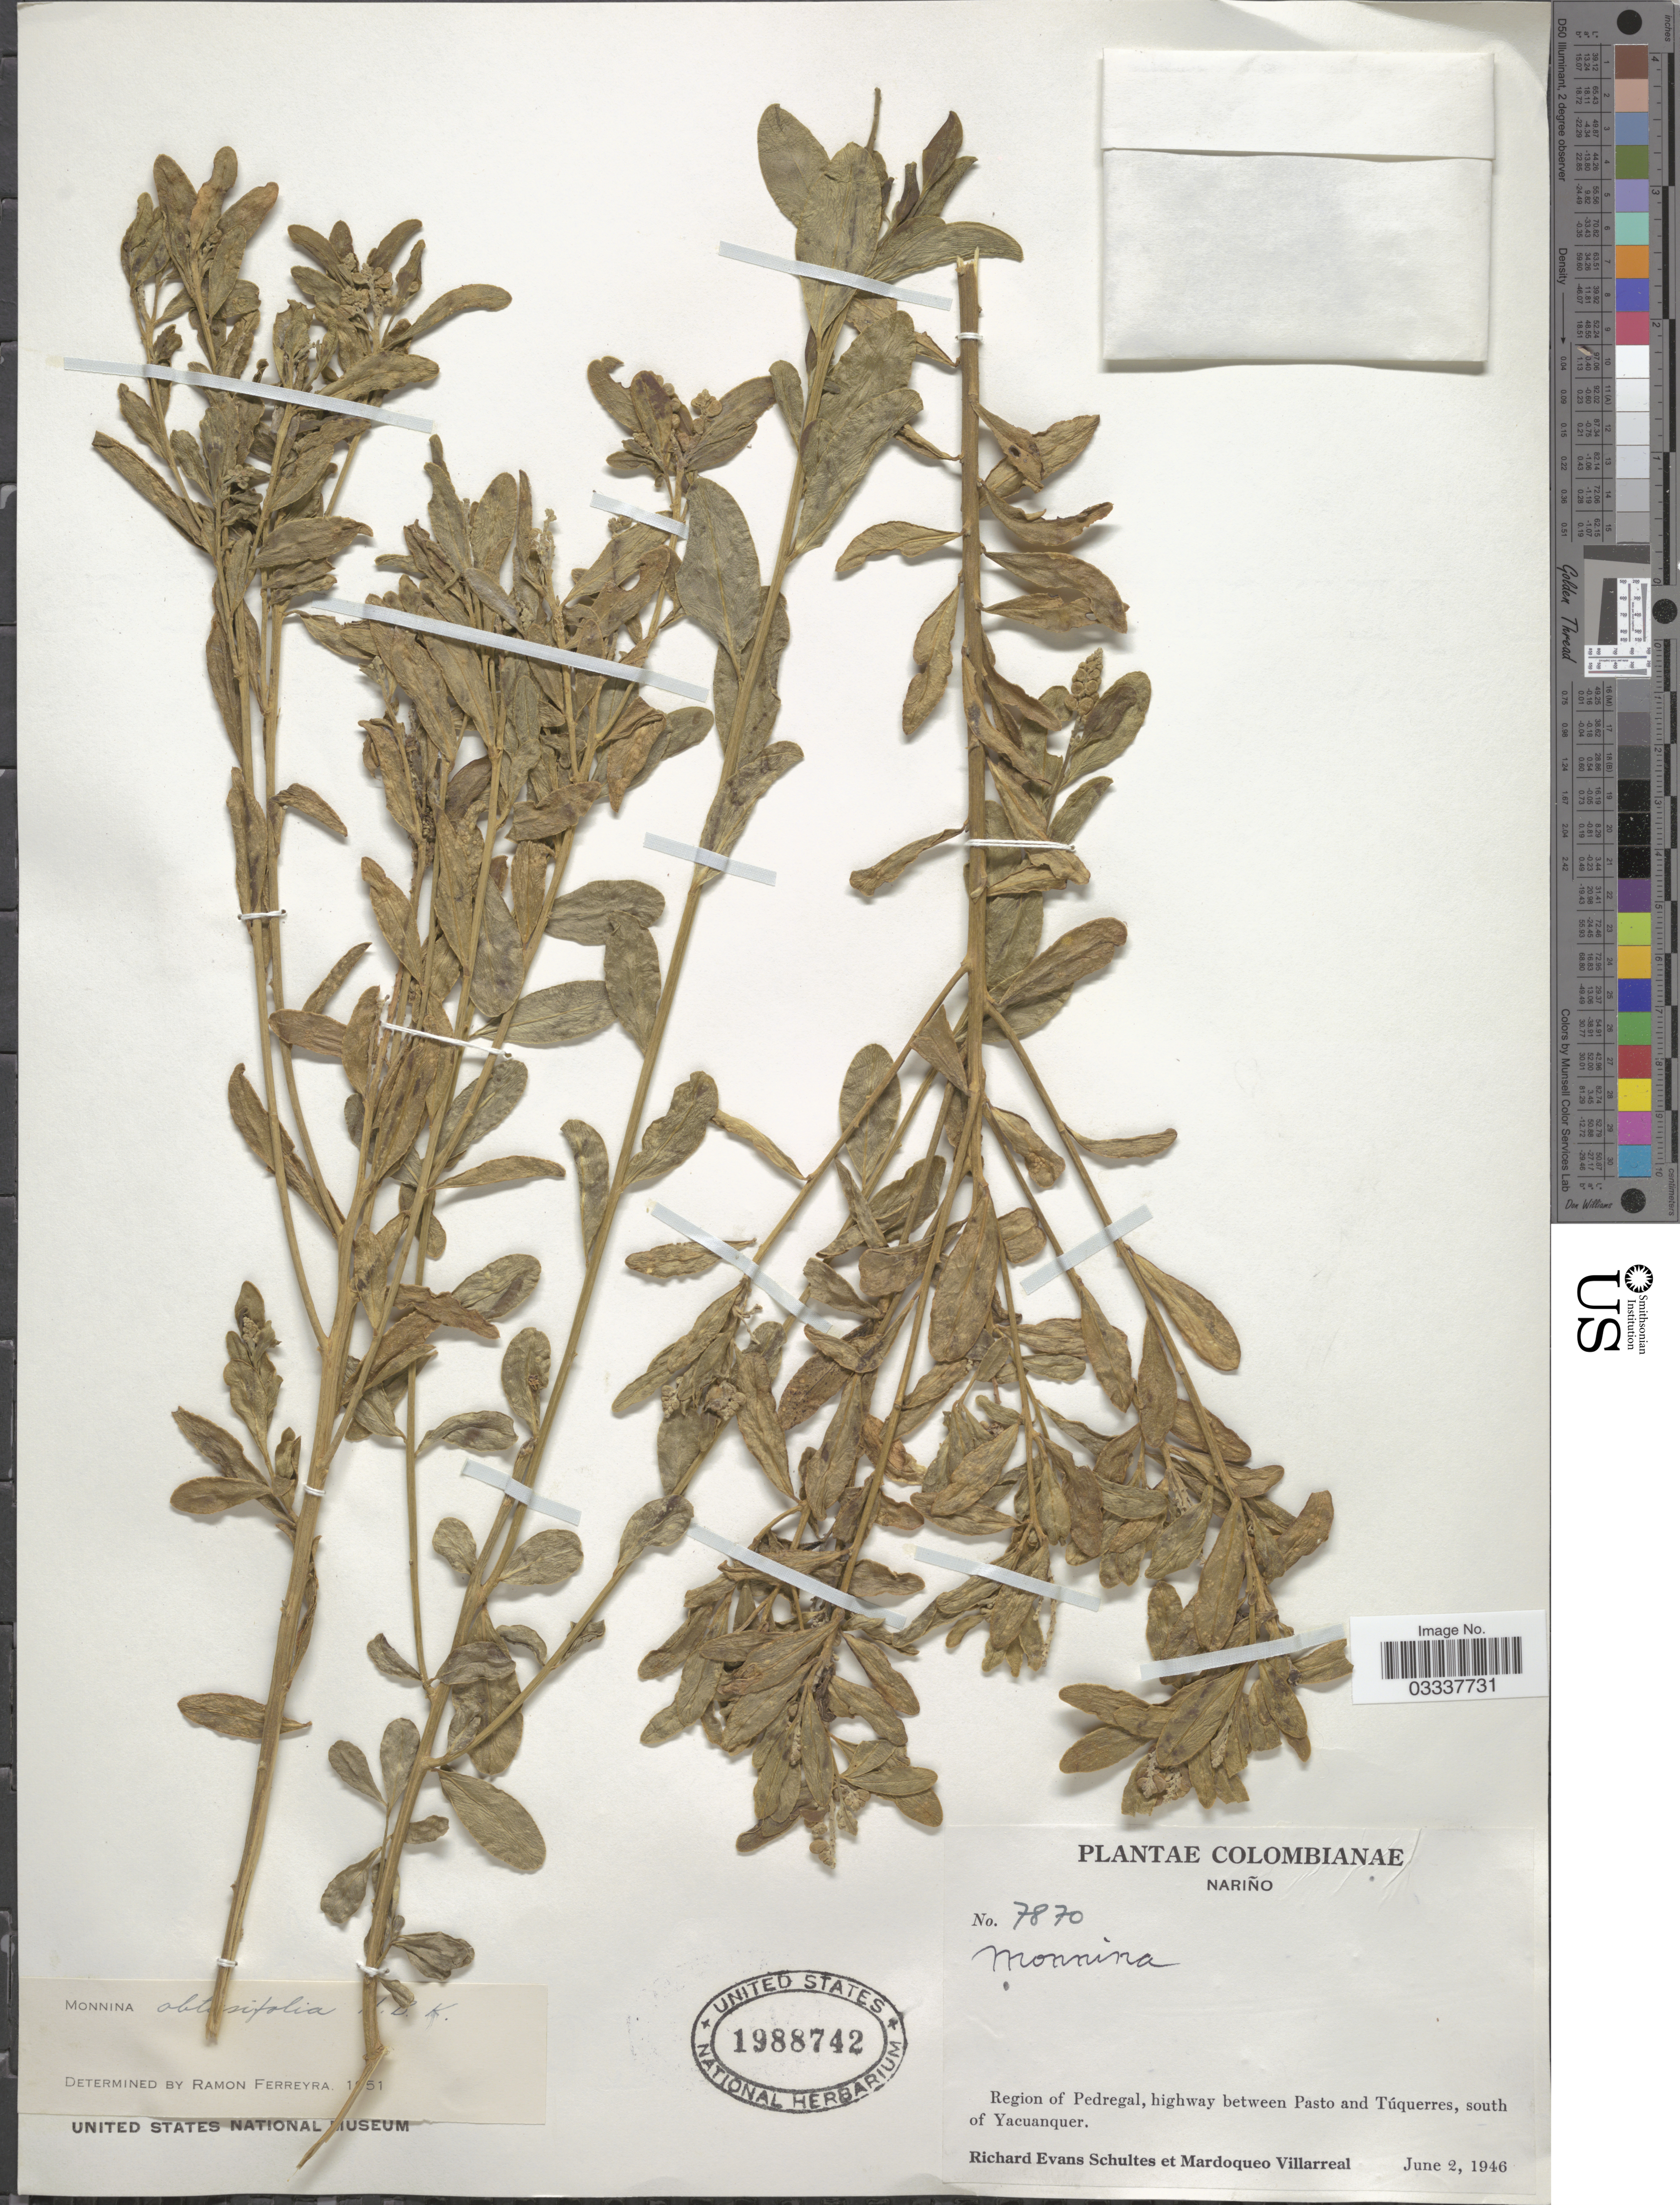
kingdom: Plantae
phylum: Tracheophyta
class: Magnoliopsida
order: Fabales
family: Polygalaceae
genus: Monnina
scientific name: Monnina phillyreoides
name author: (Bonpl.) B. Eriksen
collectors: R. E. Schultes & M. Villarreal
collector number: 7870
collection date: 1946-06-02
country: Colombia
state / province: Nariño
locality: Region of Pedregal, highway between Pasto and Túquerres, south of Yacuanquer.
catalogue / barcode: US 1988742